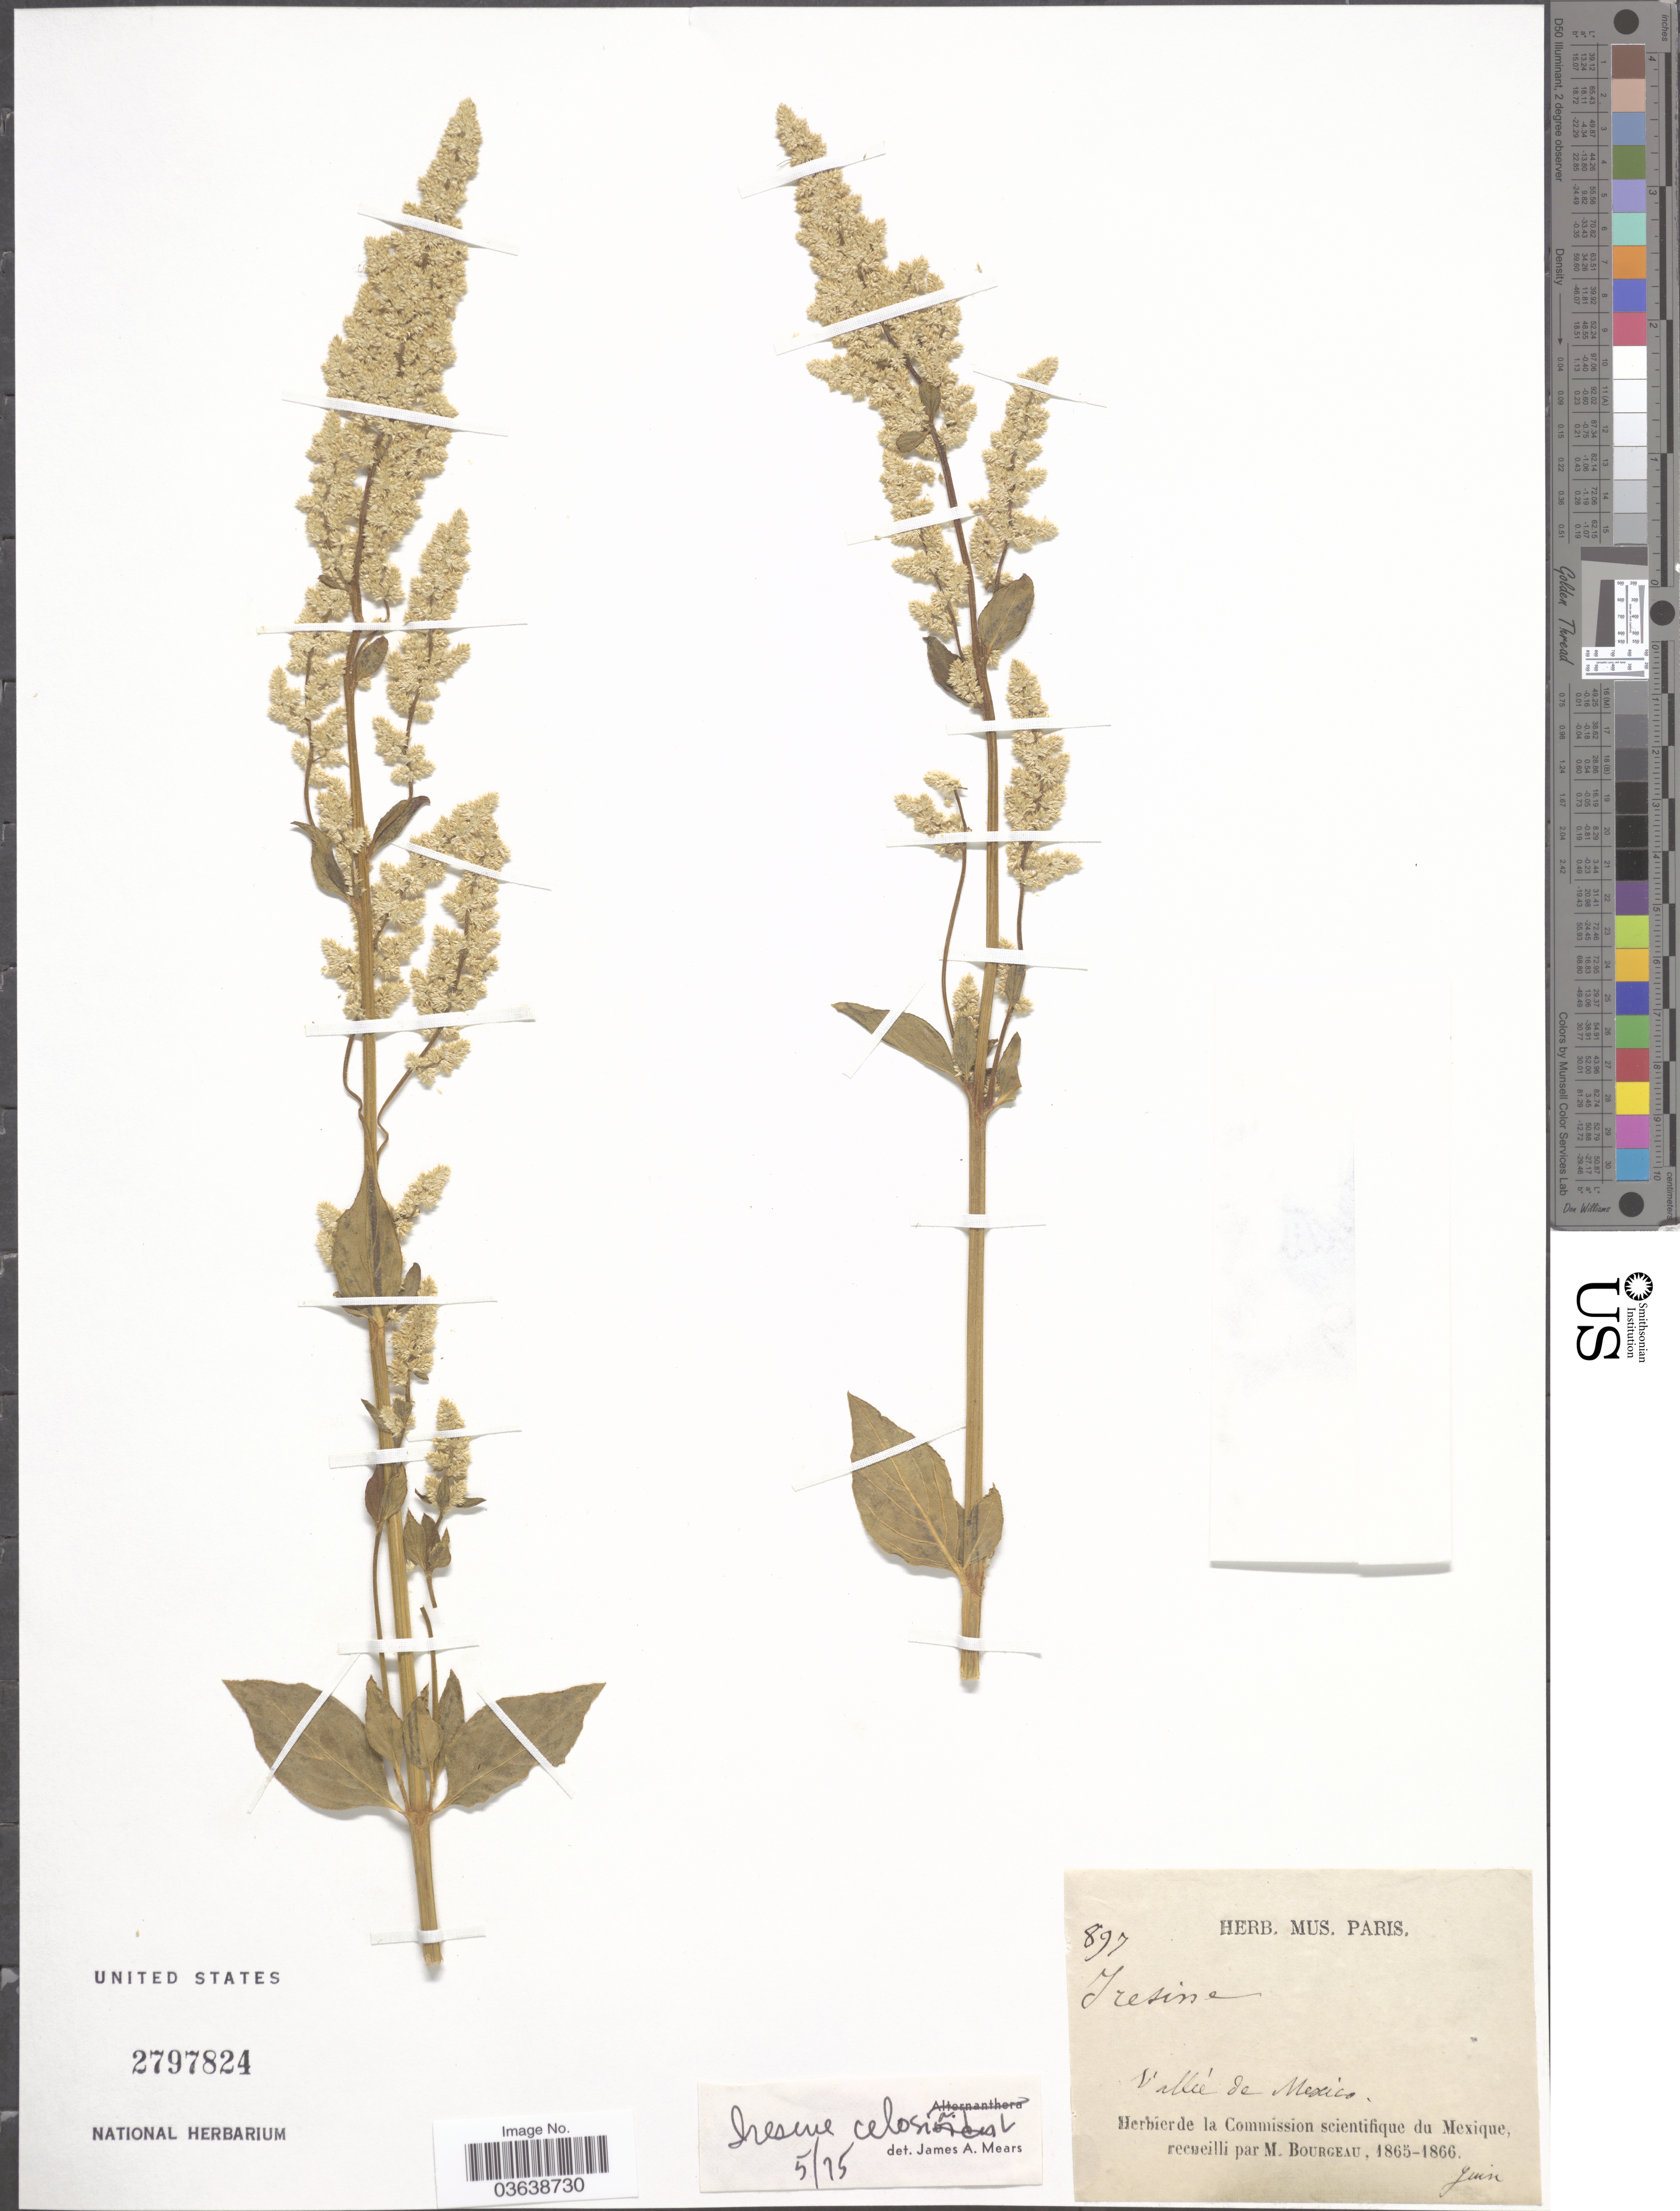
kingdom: Plantae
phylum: Tracheophyta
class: Magnoliopsida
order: Caryophyllales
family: Amaranthaceae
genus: Iresine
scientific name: Iresine celosia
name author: L.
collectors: M. Bourgeau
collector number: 897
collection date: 1865-06/1866-06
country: Mexico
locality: Vallée de Mexico.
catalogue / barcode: US 2797824